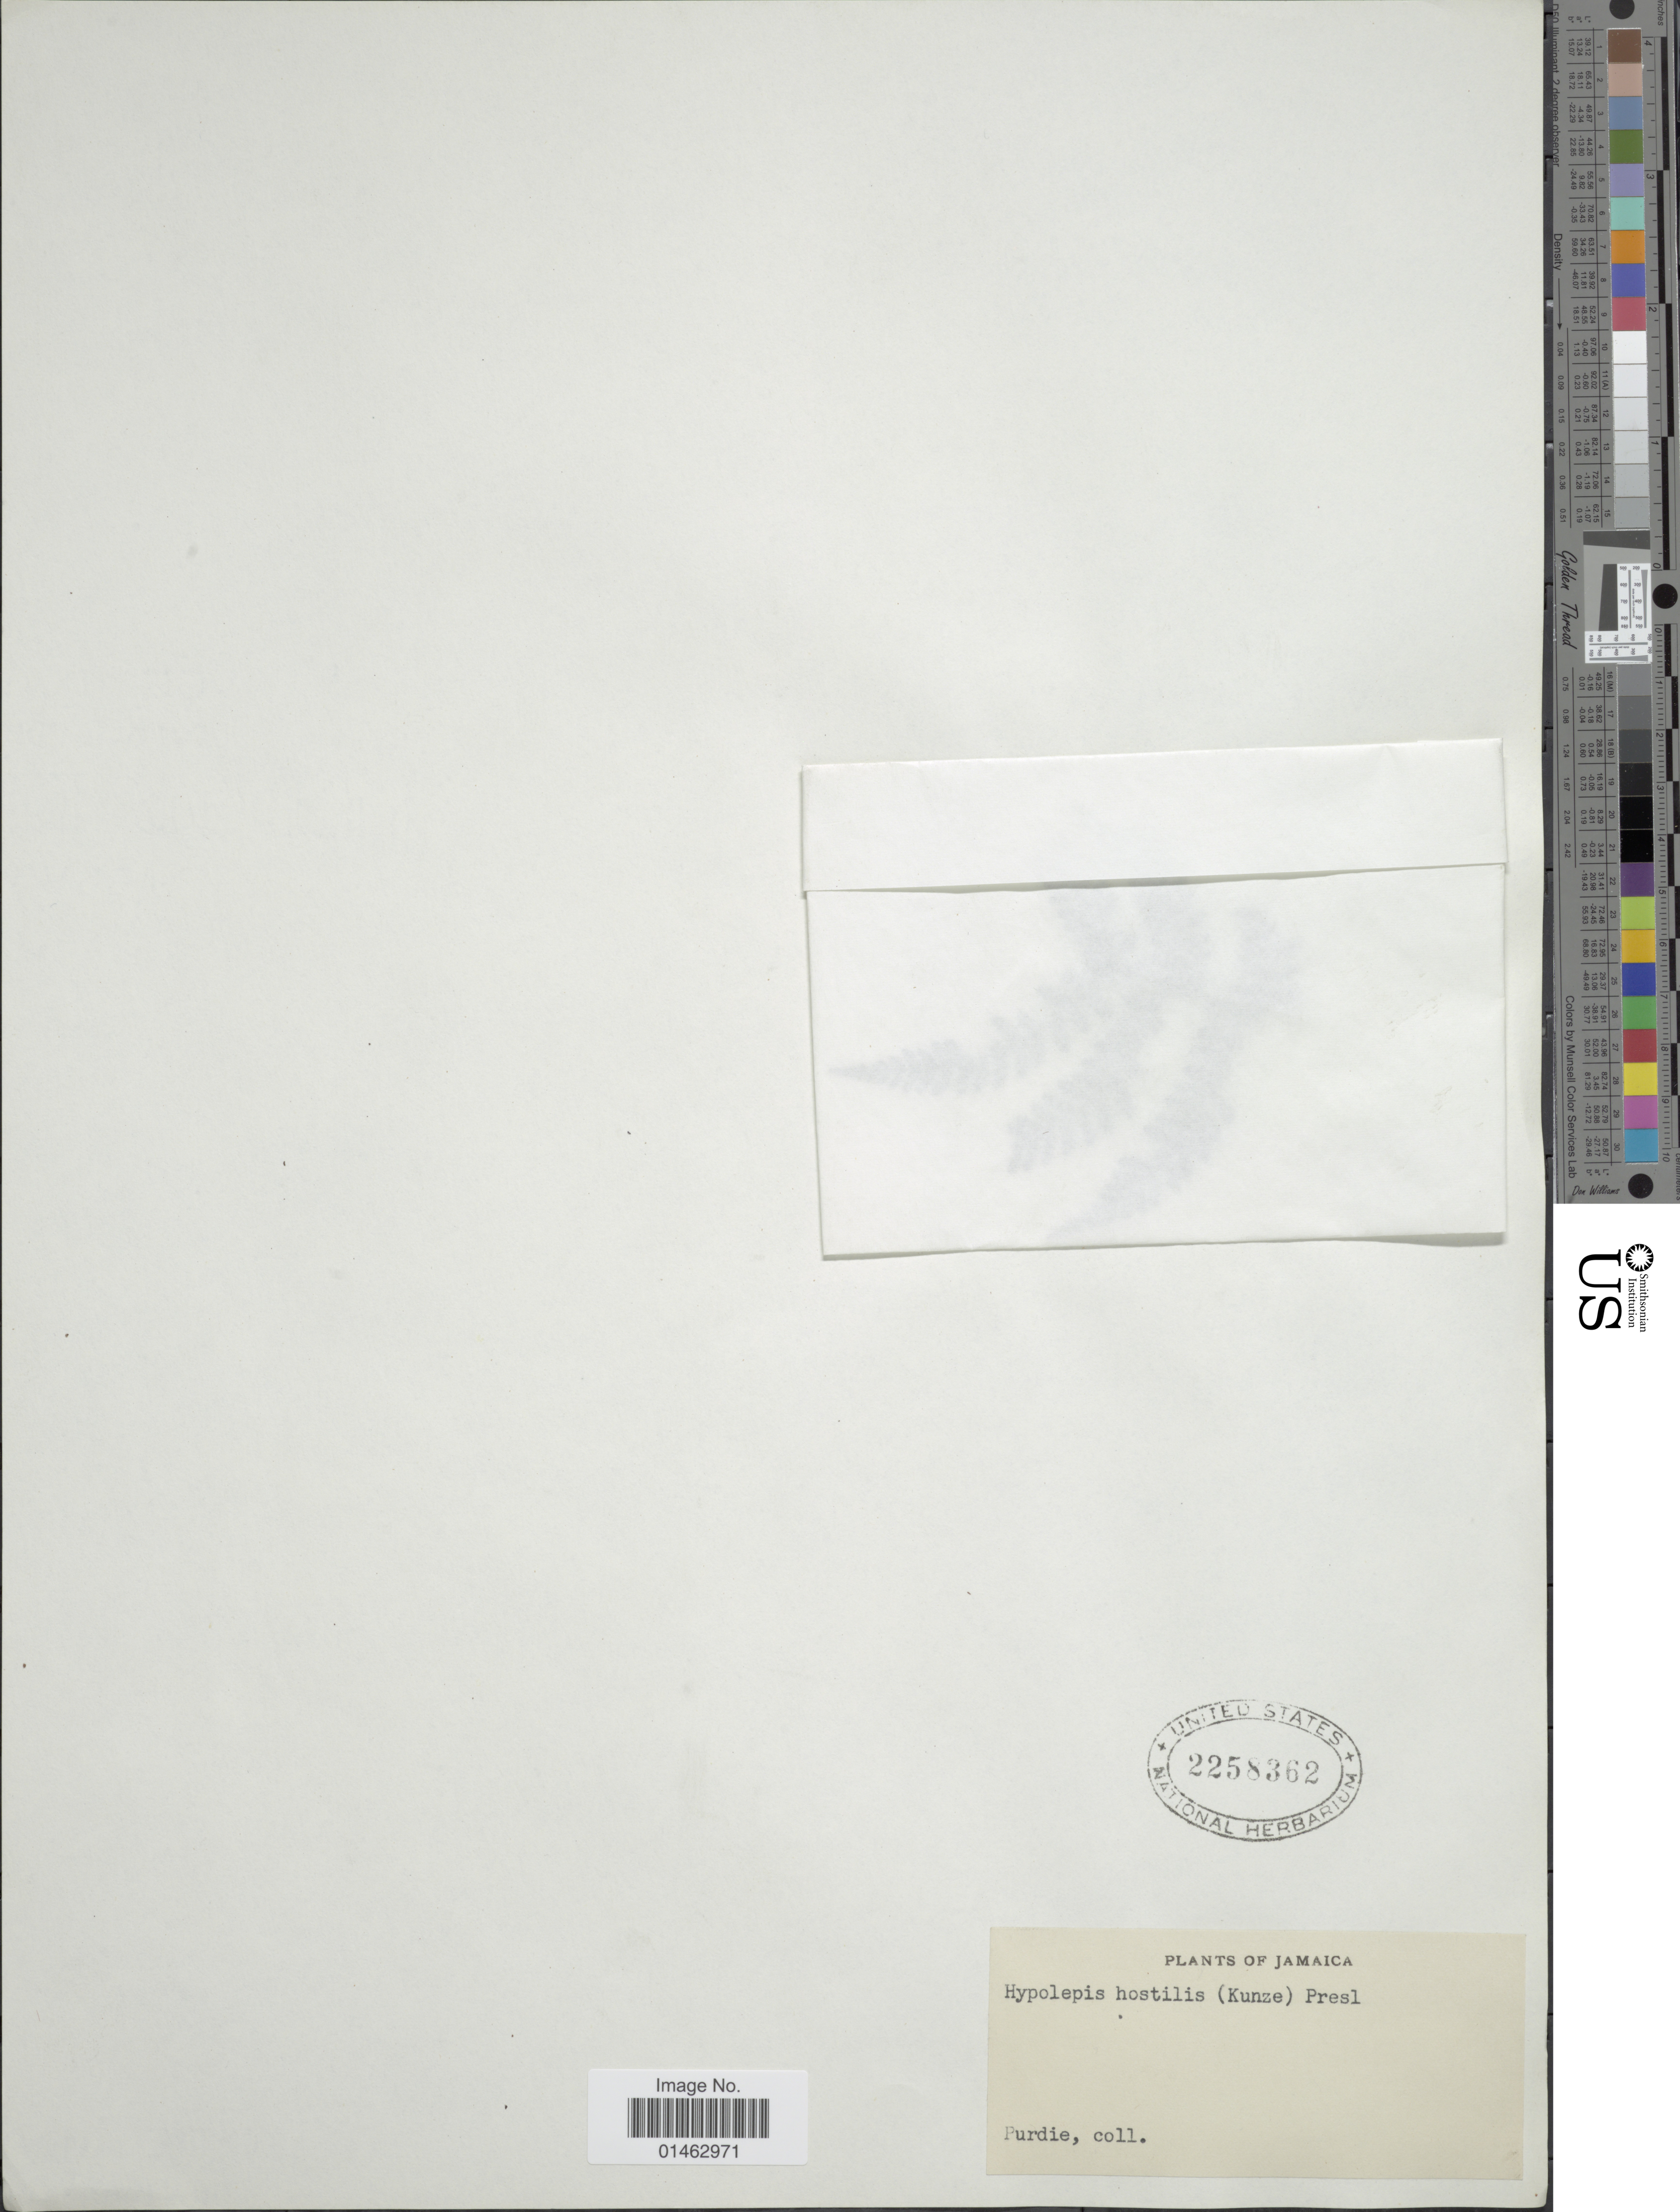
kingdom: Plantae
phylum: Tracheophyta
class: Polypodiopsida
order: Polypodiales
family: Dennstaedtiaceae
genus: Hypolepis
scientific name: Hypolepis sp.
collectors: W. Purdie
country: Jamaica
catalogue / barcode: US 2258362